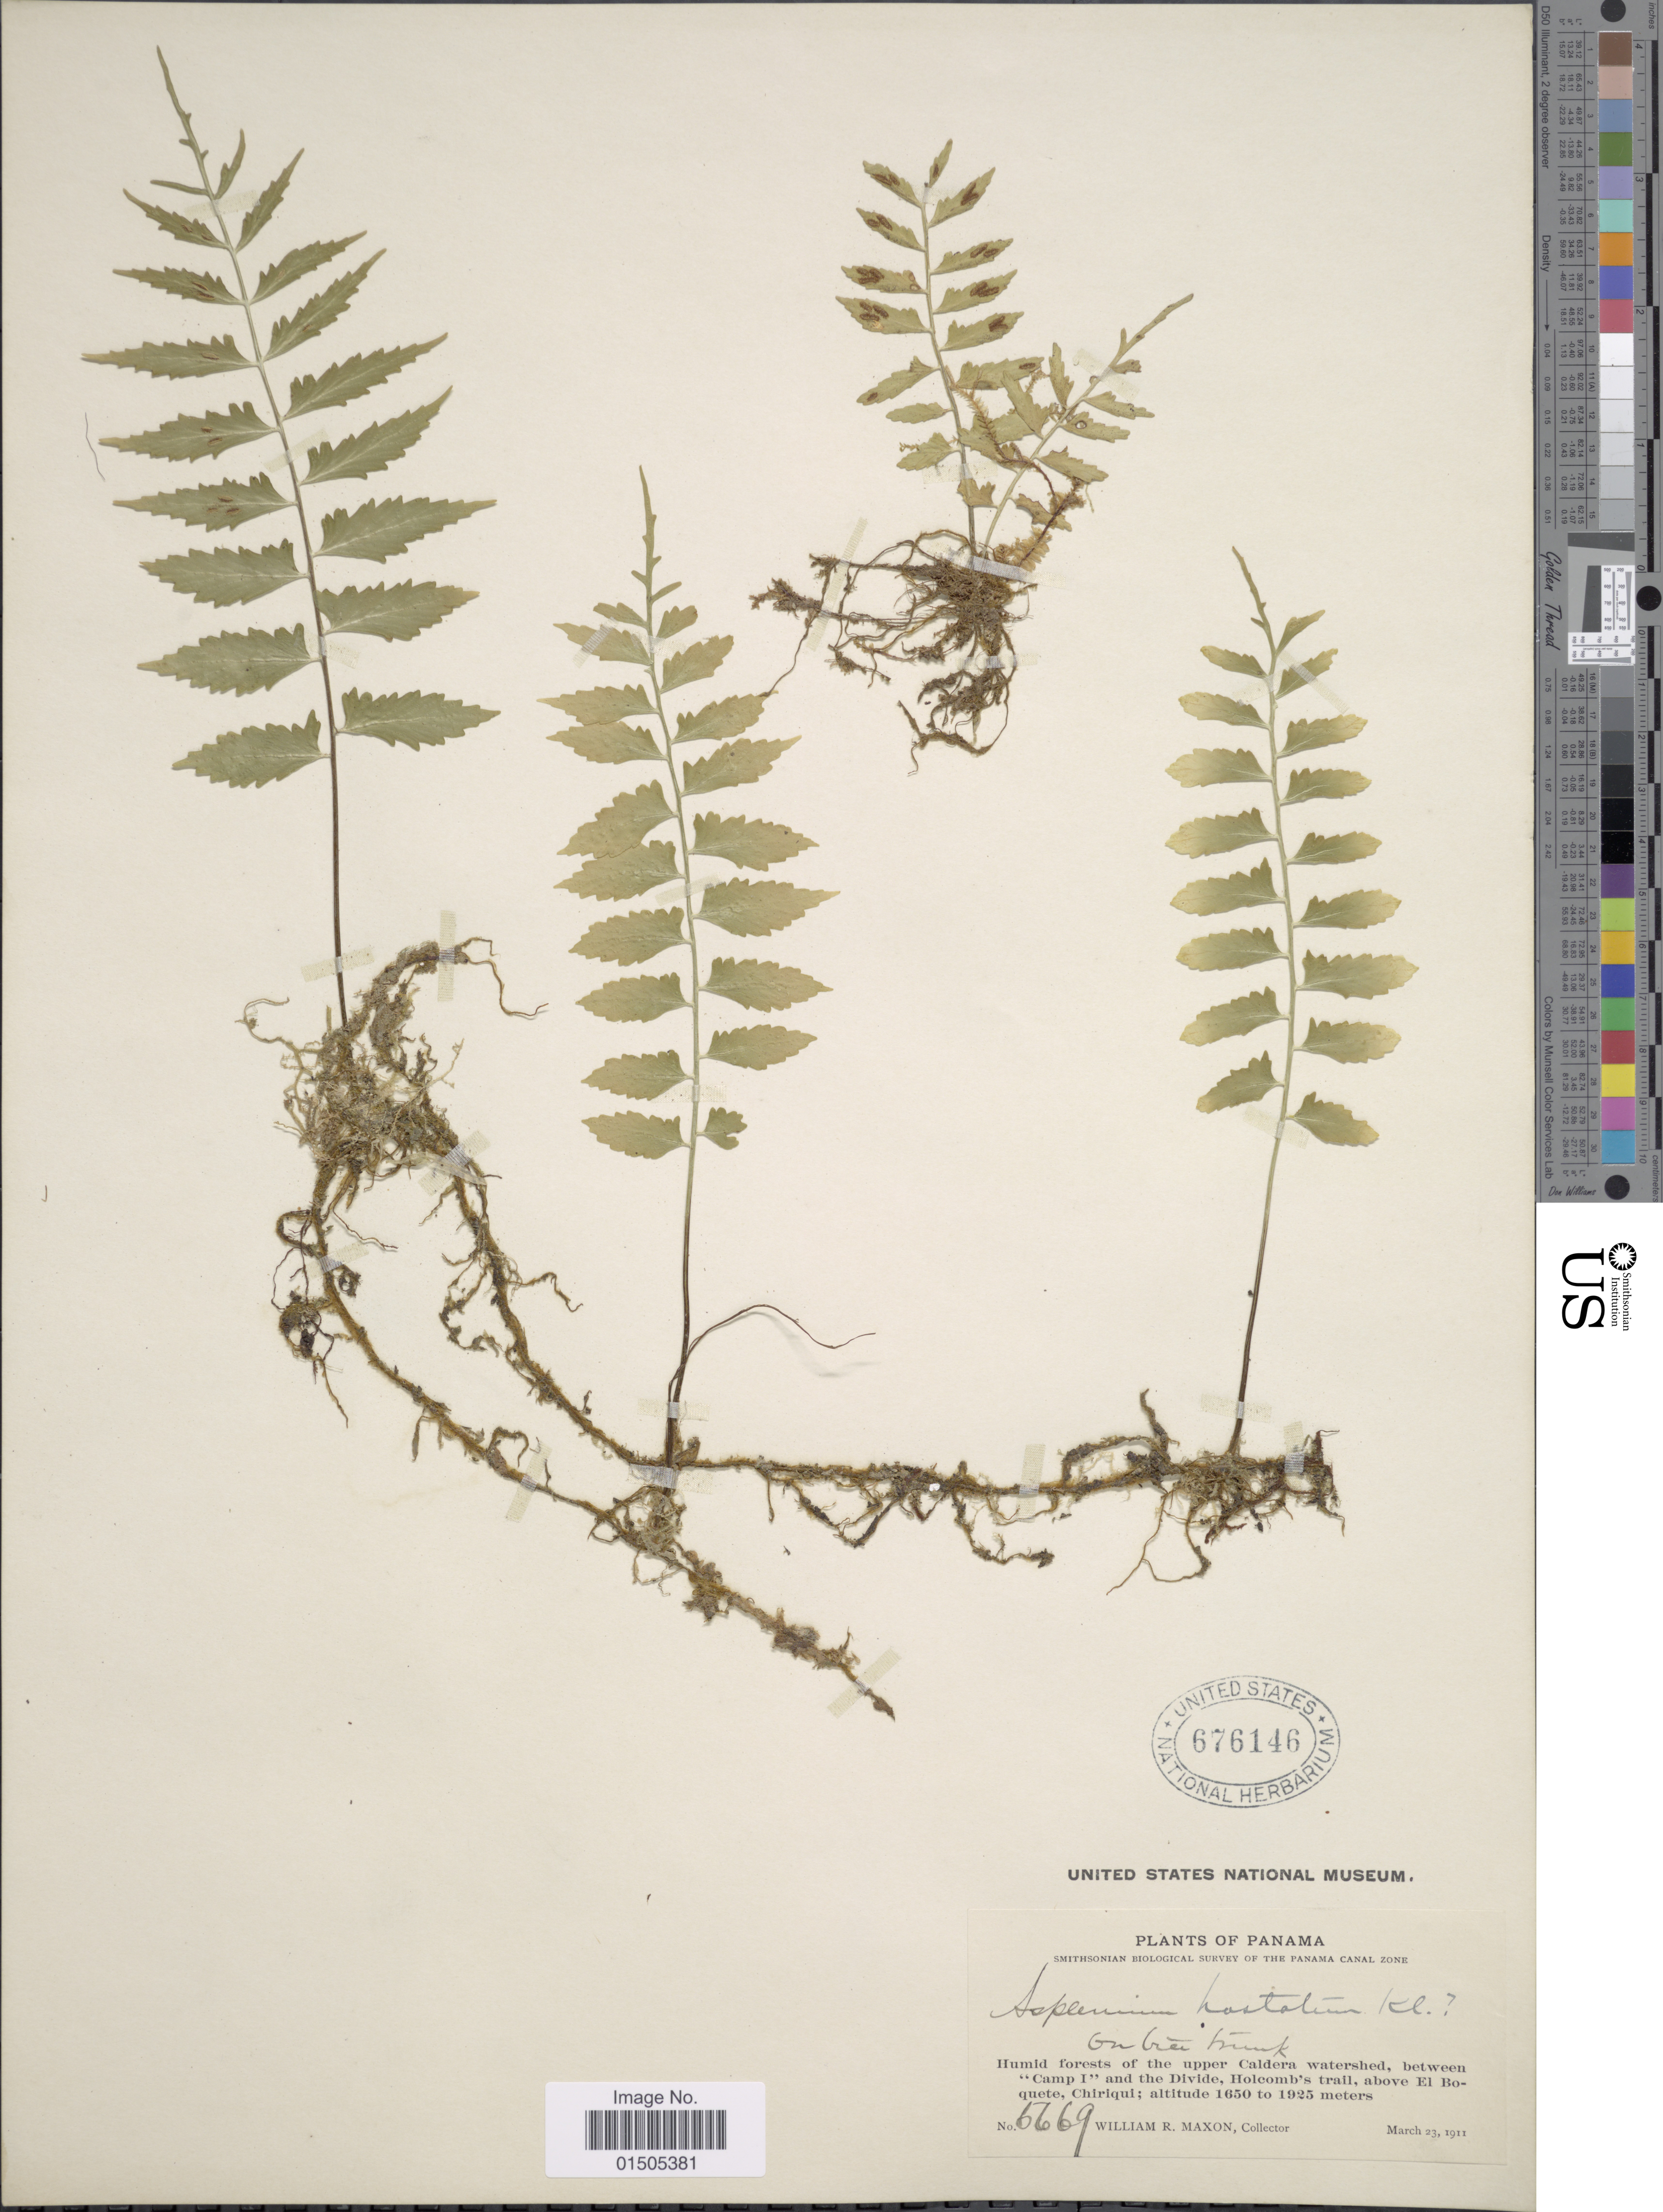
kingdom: Plantae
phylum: Tracheophyta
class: Polypodiopsida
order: Polypodiales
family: Aspleniaceae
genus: Asplenium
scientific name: Asplenium auriculatum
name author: Sw.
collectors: W. R. Maxon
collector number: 5669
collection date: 1911-03-23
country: Panama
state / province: Chiriqui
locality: Panama. Humid forests of the upper Caldera watershed, between "Camp I" and the Divide, Holcomb's trail, above El Boquete.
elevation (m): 1650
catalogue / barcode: US 676146